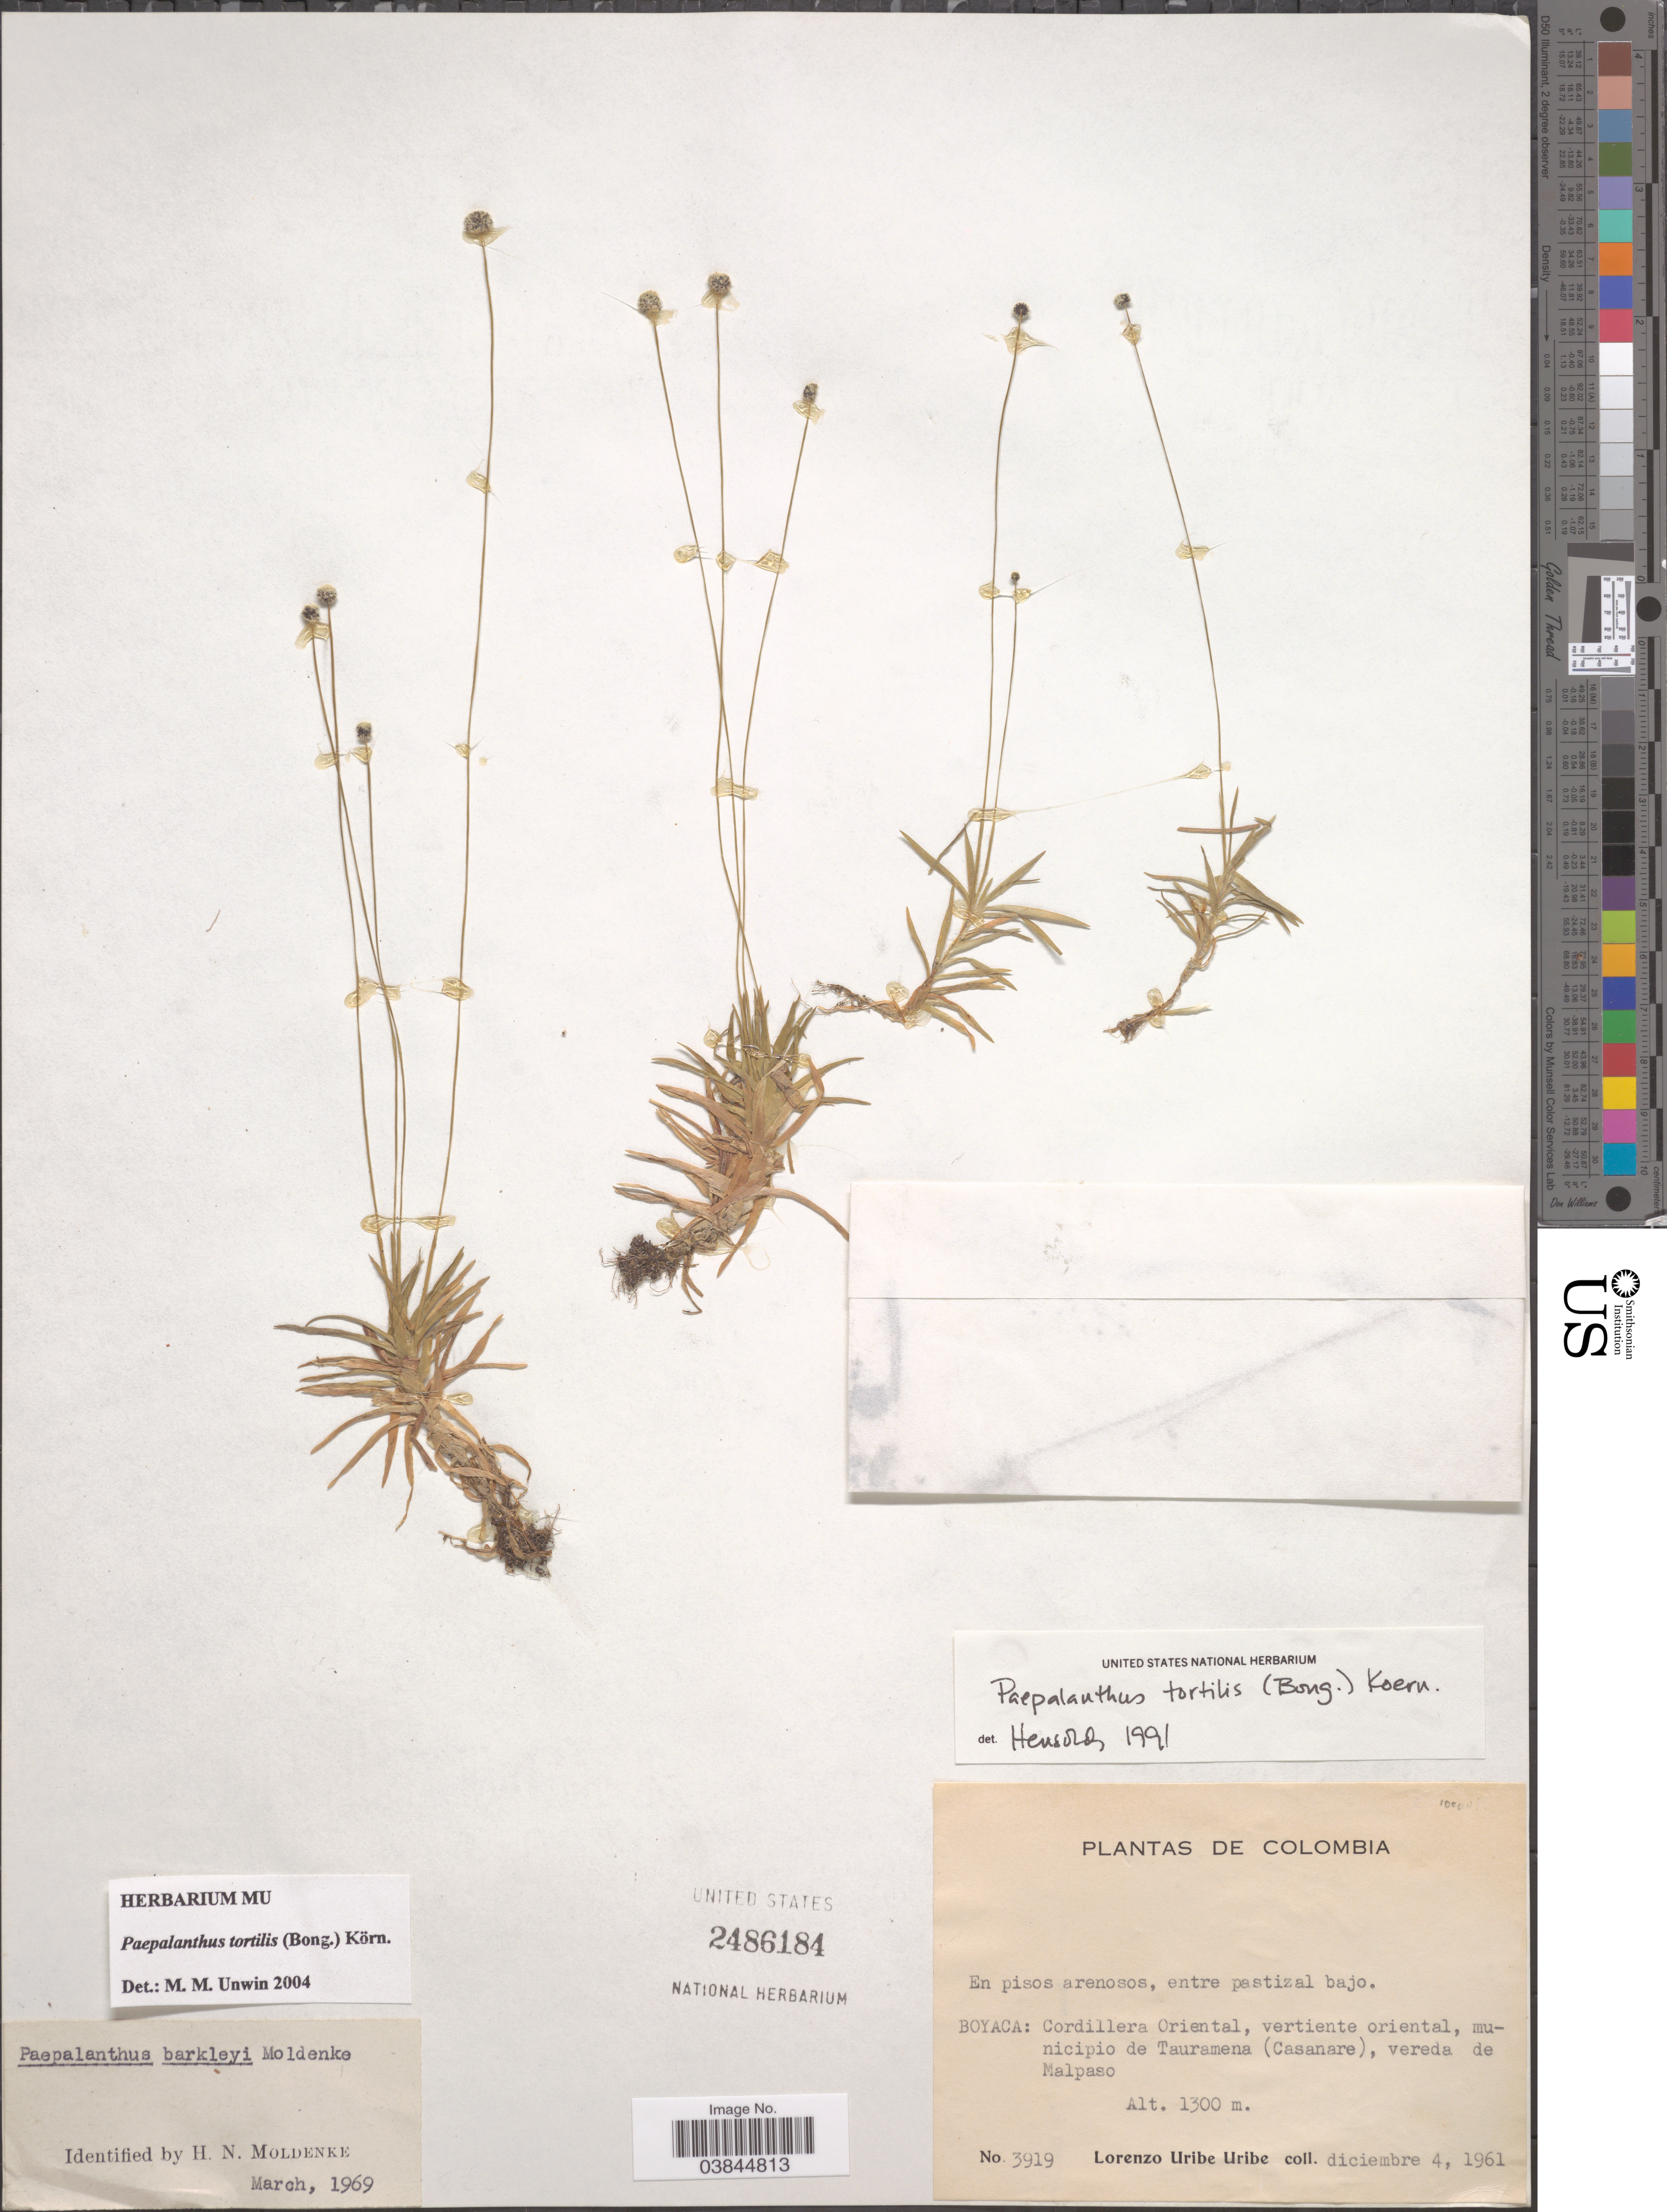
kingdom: Plantae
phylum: Tracheophyta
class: Liliopsida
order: Poales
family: Eriocaulaceae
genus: Paepalanthus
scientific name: Paepalanthus tortilis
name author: (Bong.) Koern.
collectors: L. Uribe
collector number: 3919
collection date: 1961-12-04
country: Colombia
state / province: Boyacá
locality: Cordillera Oriental, vertiente oriental, municipio de Tauramena (Casanare), vereda de Malpaso.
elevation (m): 1300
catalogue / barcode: US 2486184